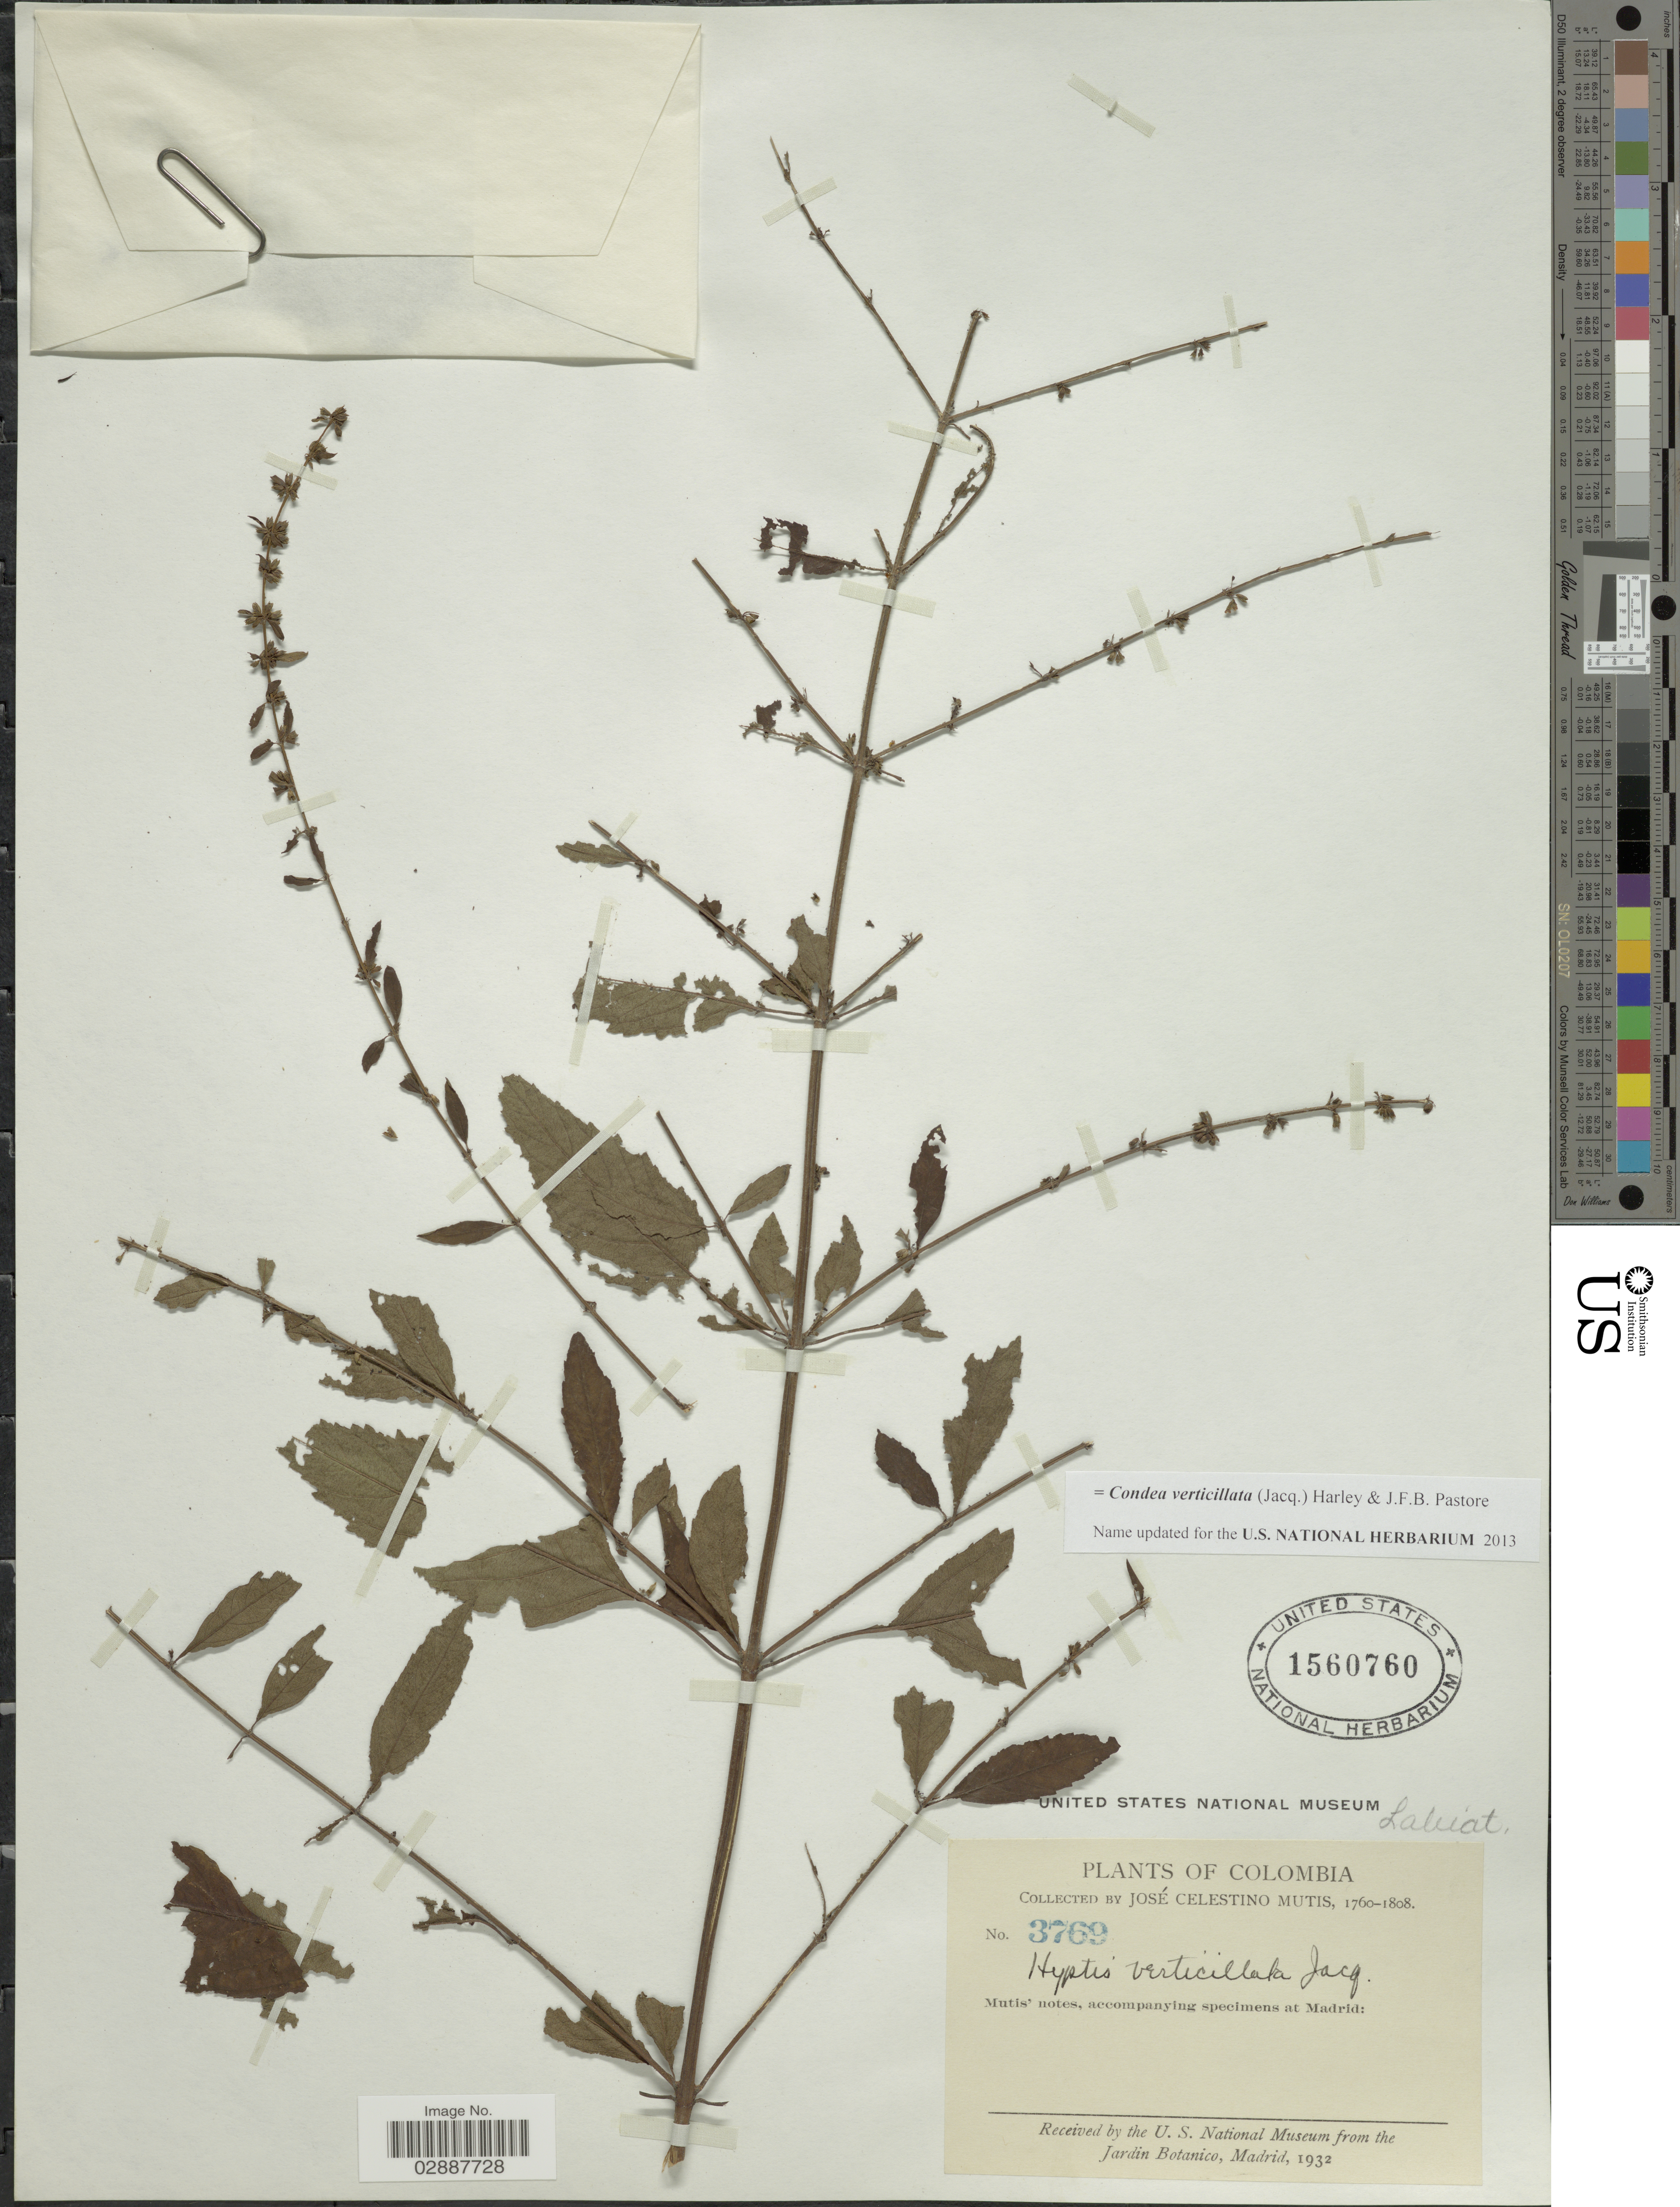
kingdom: Plantae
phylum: Tracheophyta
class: Magnoliopsida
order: Lamiales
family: Lamiaceae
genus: Condea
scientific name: Condea verticillata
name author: (Jacq.) Harley & J.F.B. Pastore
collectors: J. C. B. Mutis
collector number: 3769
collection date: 1760/1808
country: Colombia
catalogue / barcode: US 1560760